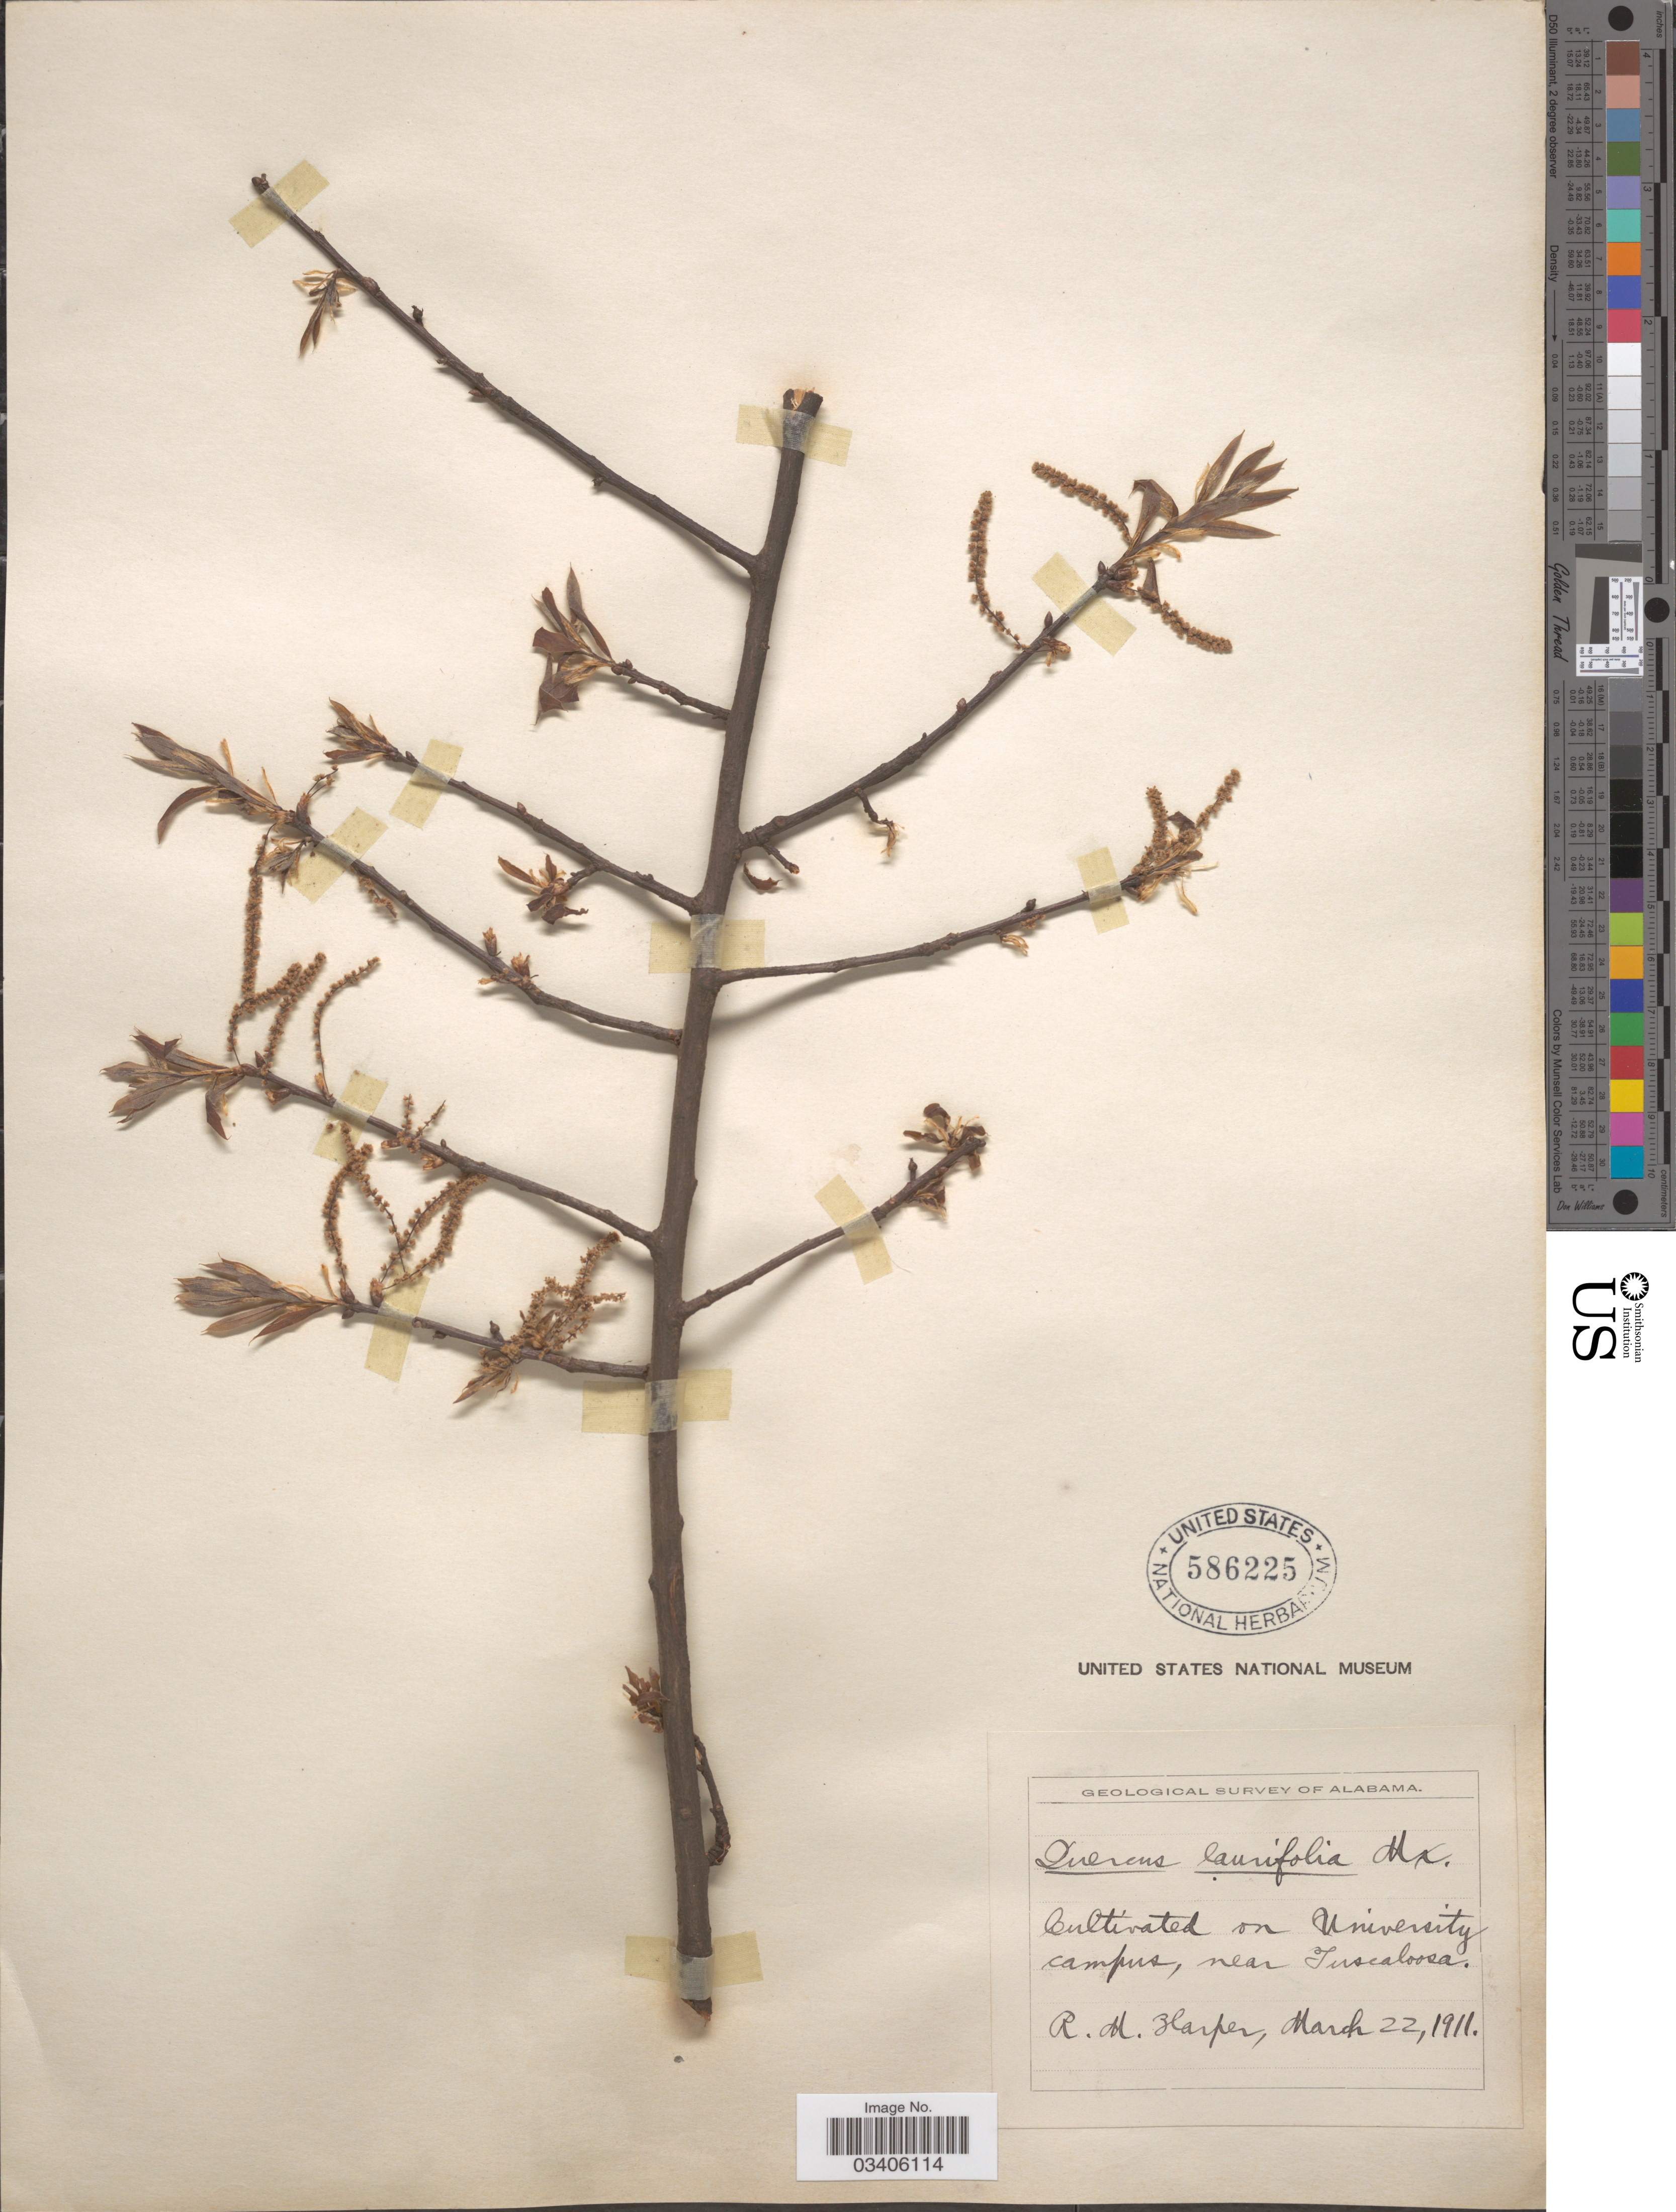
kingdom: Plantae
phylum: Tracheophyta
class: Magnoliopsida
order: Fagales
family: Fagaceae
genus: Quercus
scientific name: Quercus laurifolia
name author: Michx.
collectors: R. Harper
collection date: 1911-03-22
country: United States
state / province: Alabama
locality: University campus, near Tuscaloosa.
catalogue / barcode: US 586225